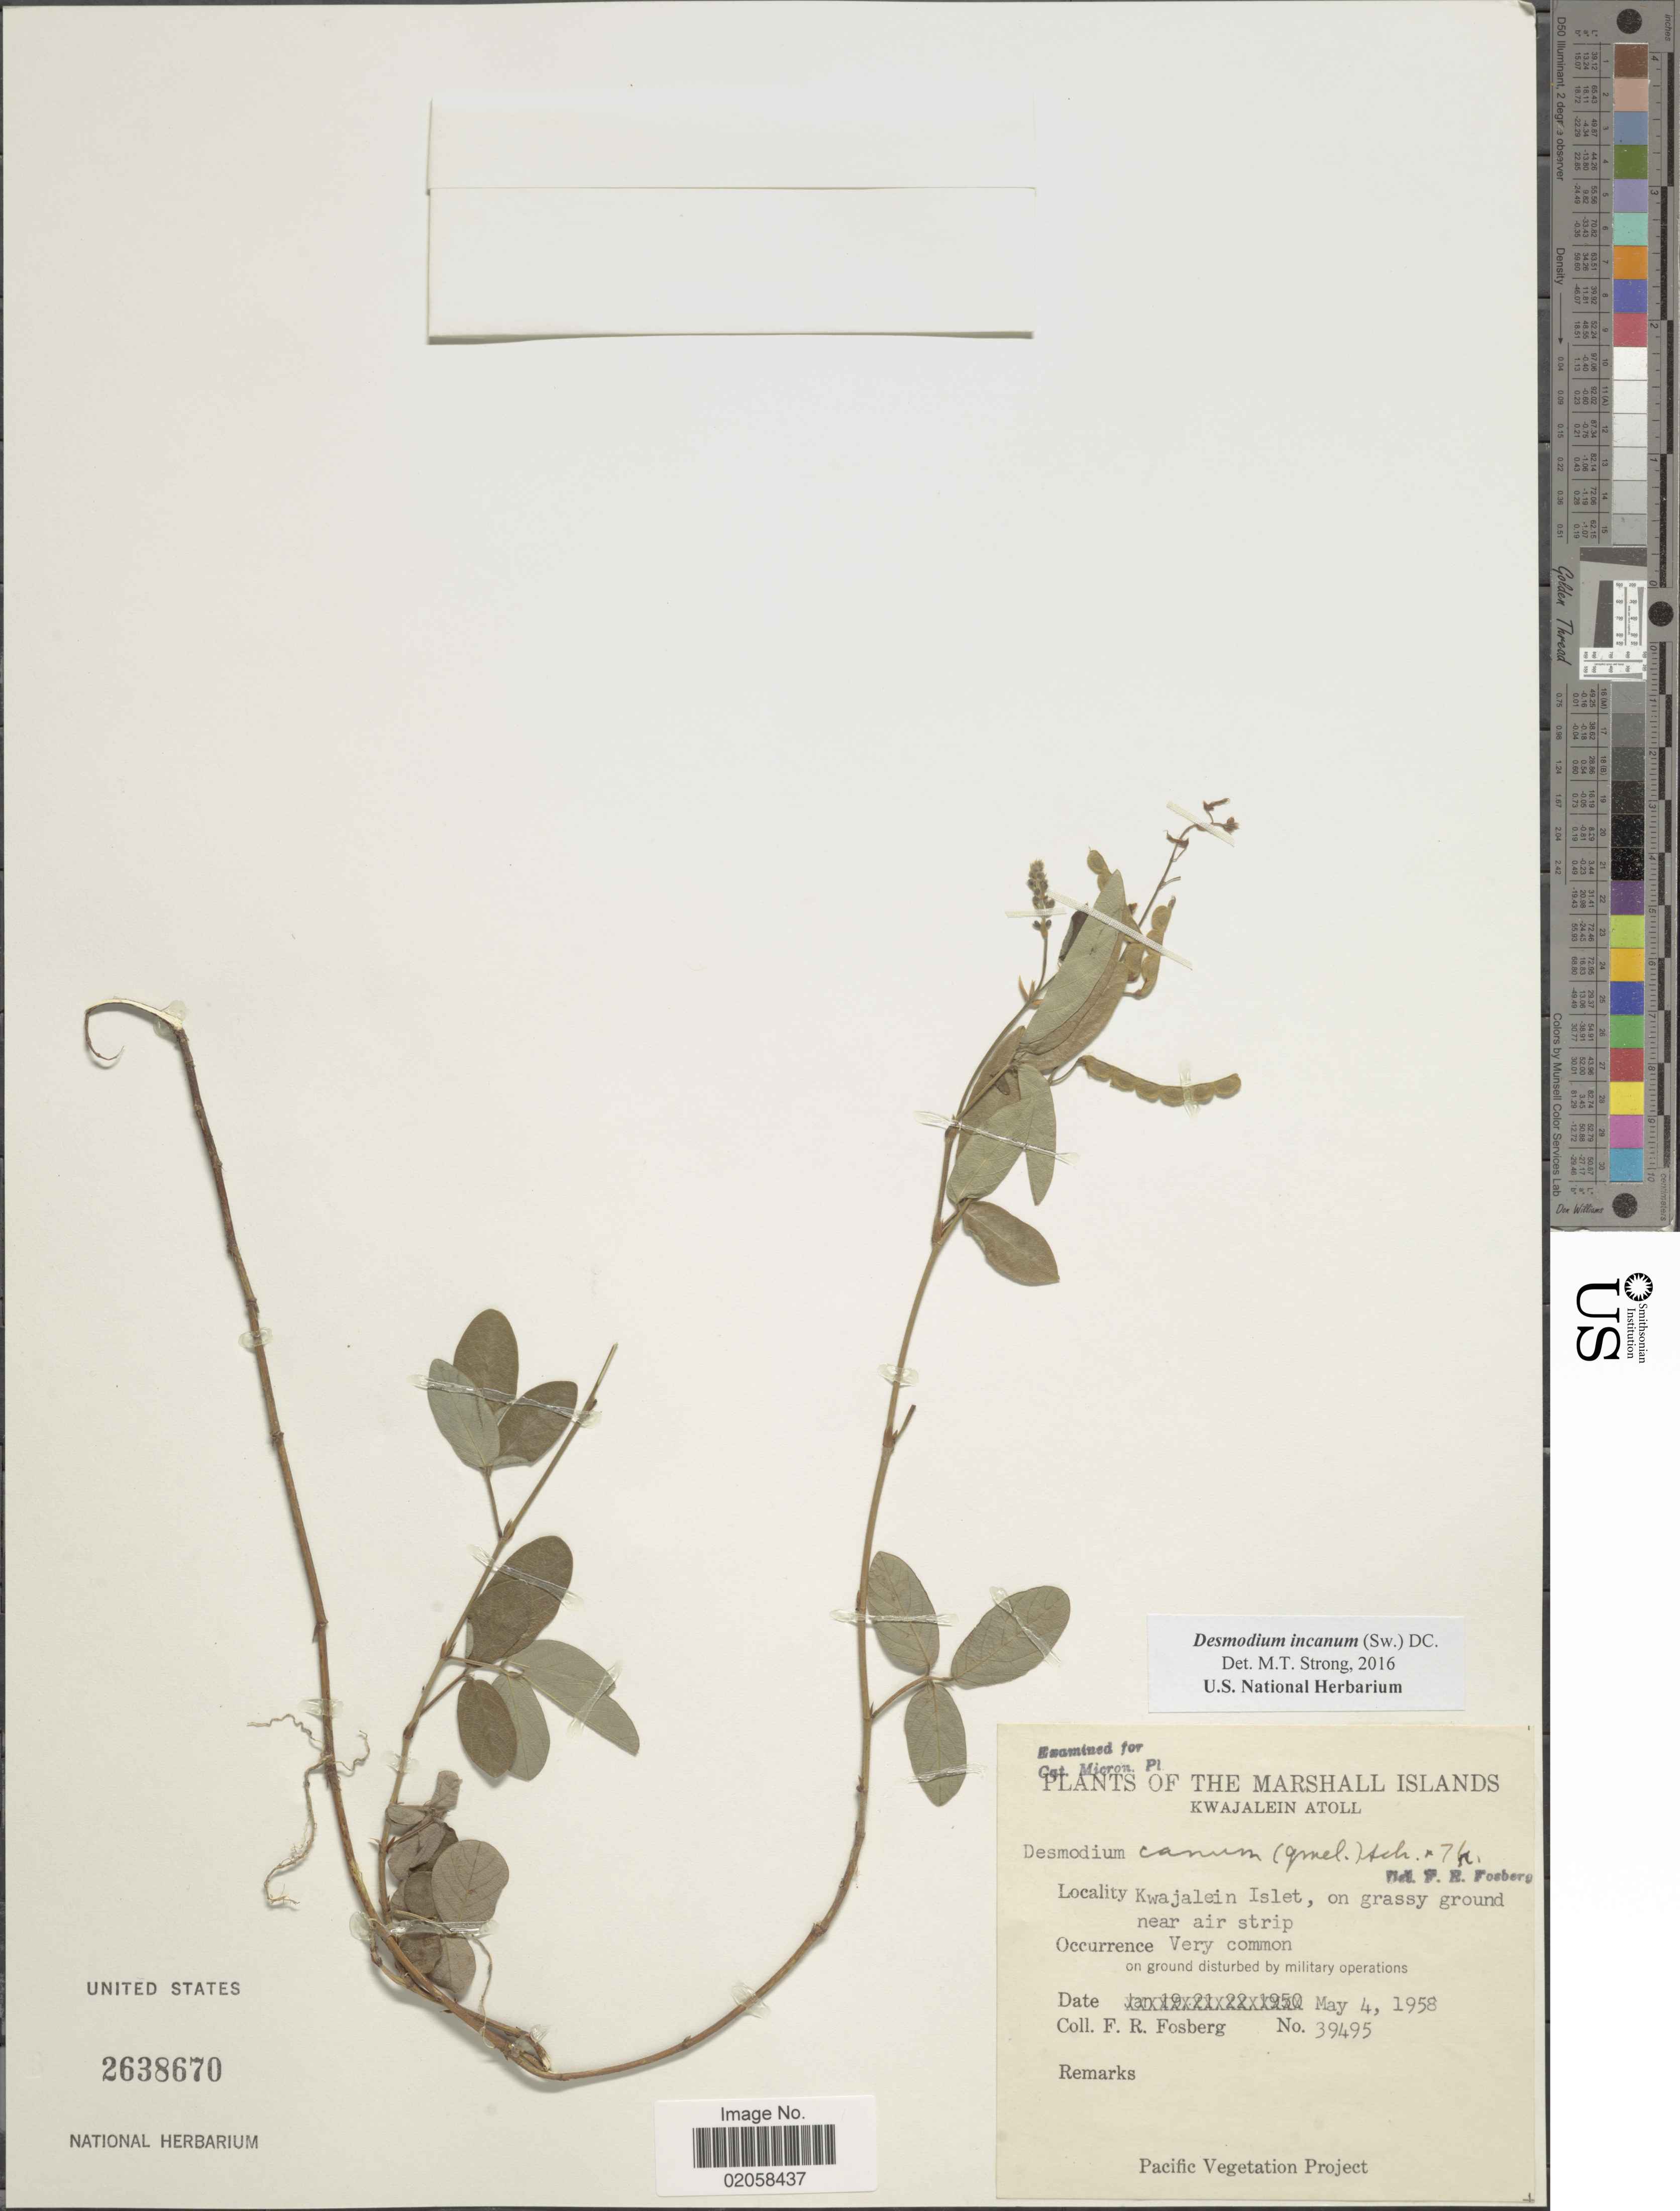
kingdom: Plantae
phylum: Tracheophyta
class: Magnoliopsida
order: Fabales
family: Fabaceae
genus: Desmodium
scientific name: Desmodium incanum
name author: (Sw.) DC.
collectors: F. R. Fosberg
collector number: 39495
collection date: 1958-05-04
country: Marshall Islands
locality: Kwajalein Atoll, Kwajalein Islet, on grassy ground near air strip, very common on ground disturbed by military operations.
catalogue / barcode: US 2638670